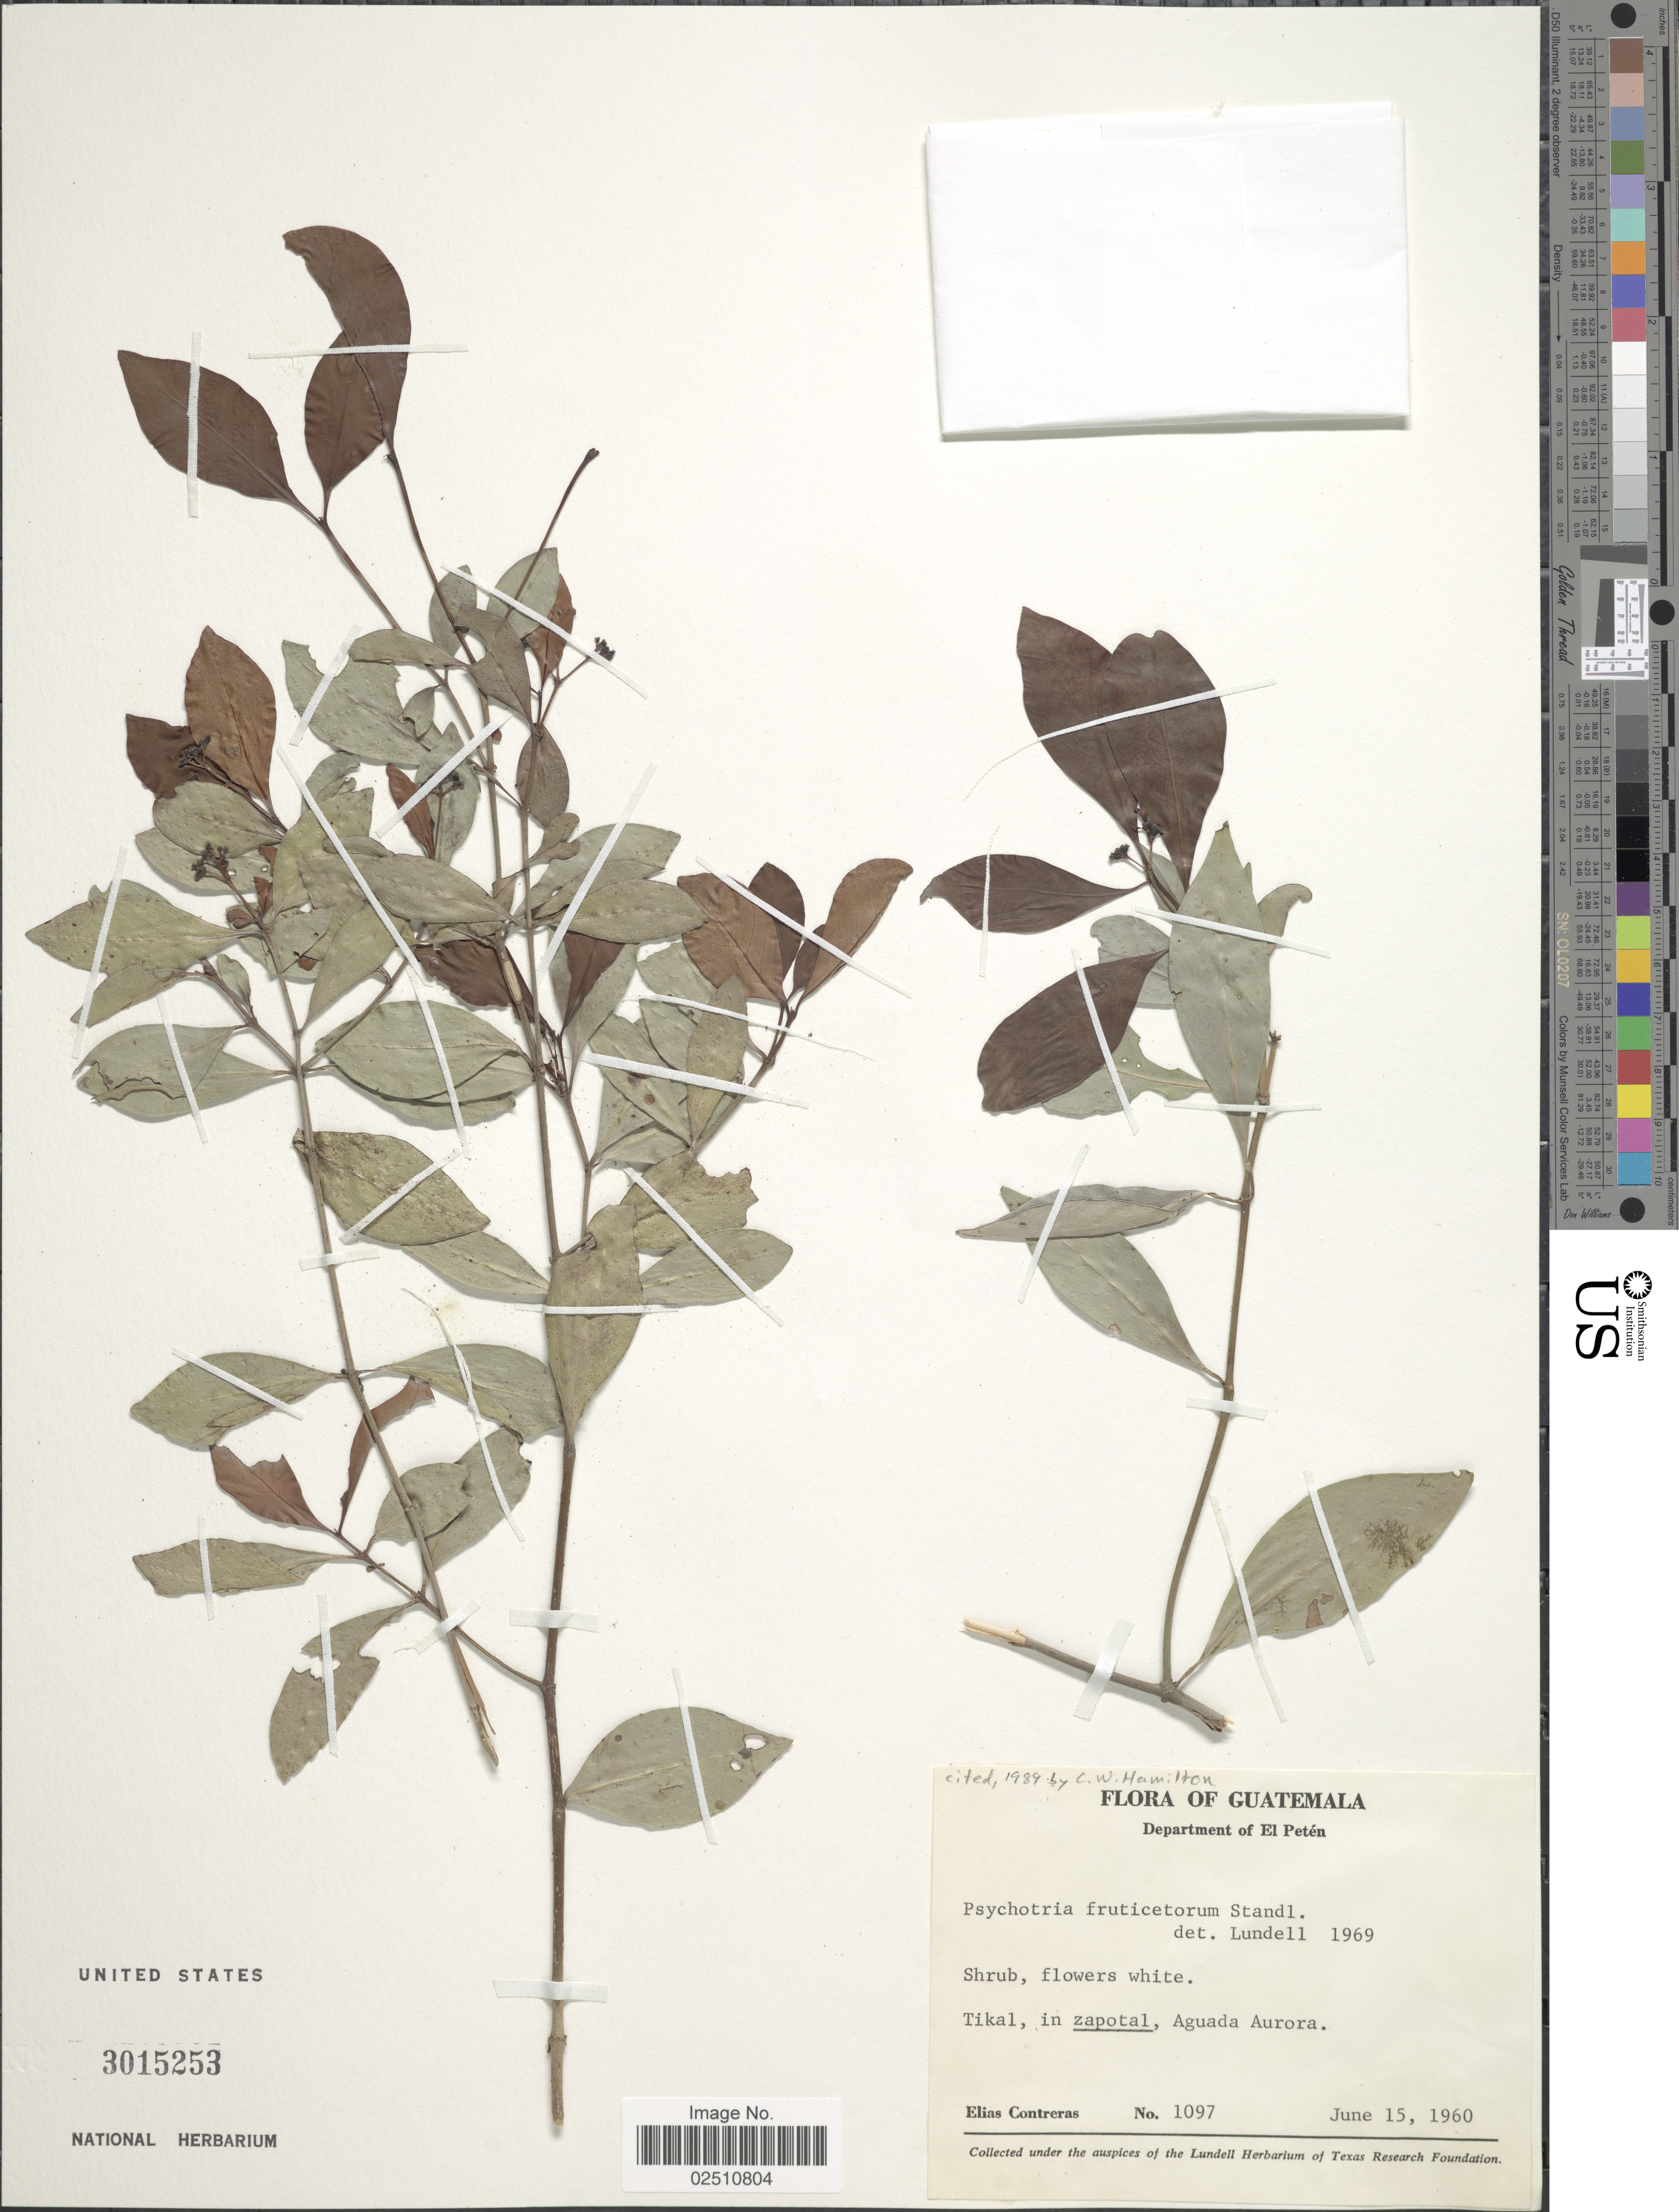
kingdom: Plantae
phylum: Tracheophyta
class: Magnoliopsida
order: Gentianales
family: Rubiaceae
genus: Psychotria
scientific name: Psychotria fruticetorum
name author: Standl.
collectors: E. Contreras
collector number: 1097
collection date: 1960-06-15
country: Guatemala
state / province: El Petén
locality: Tikal, in zapotal, Aguada Aurora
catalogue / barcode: US 3015253